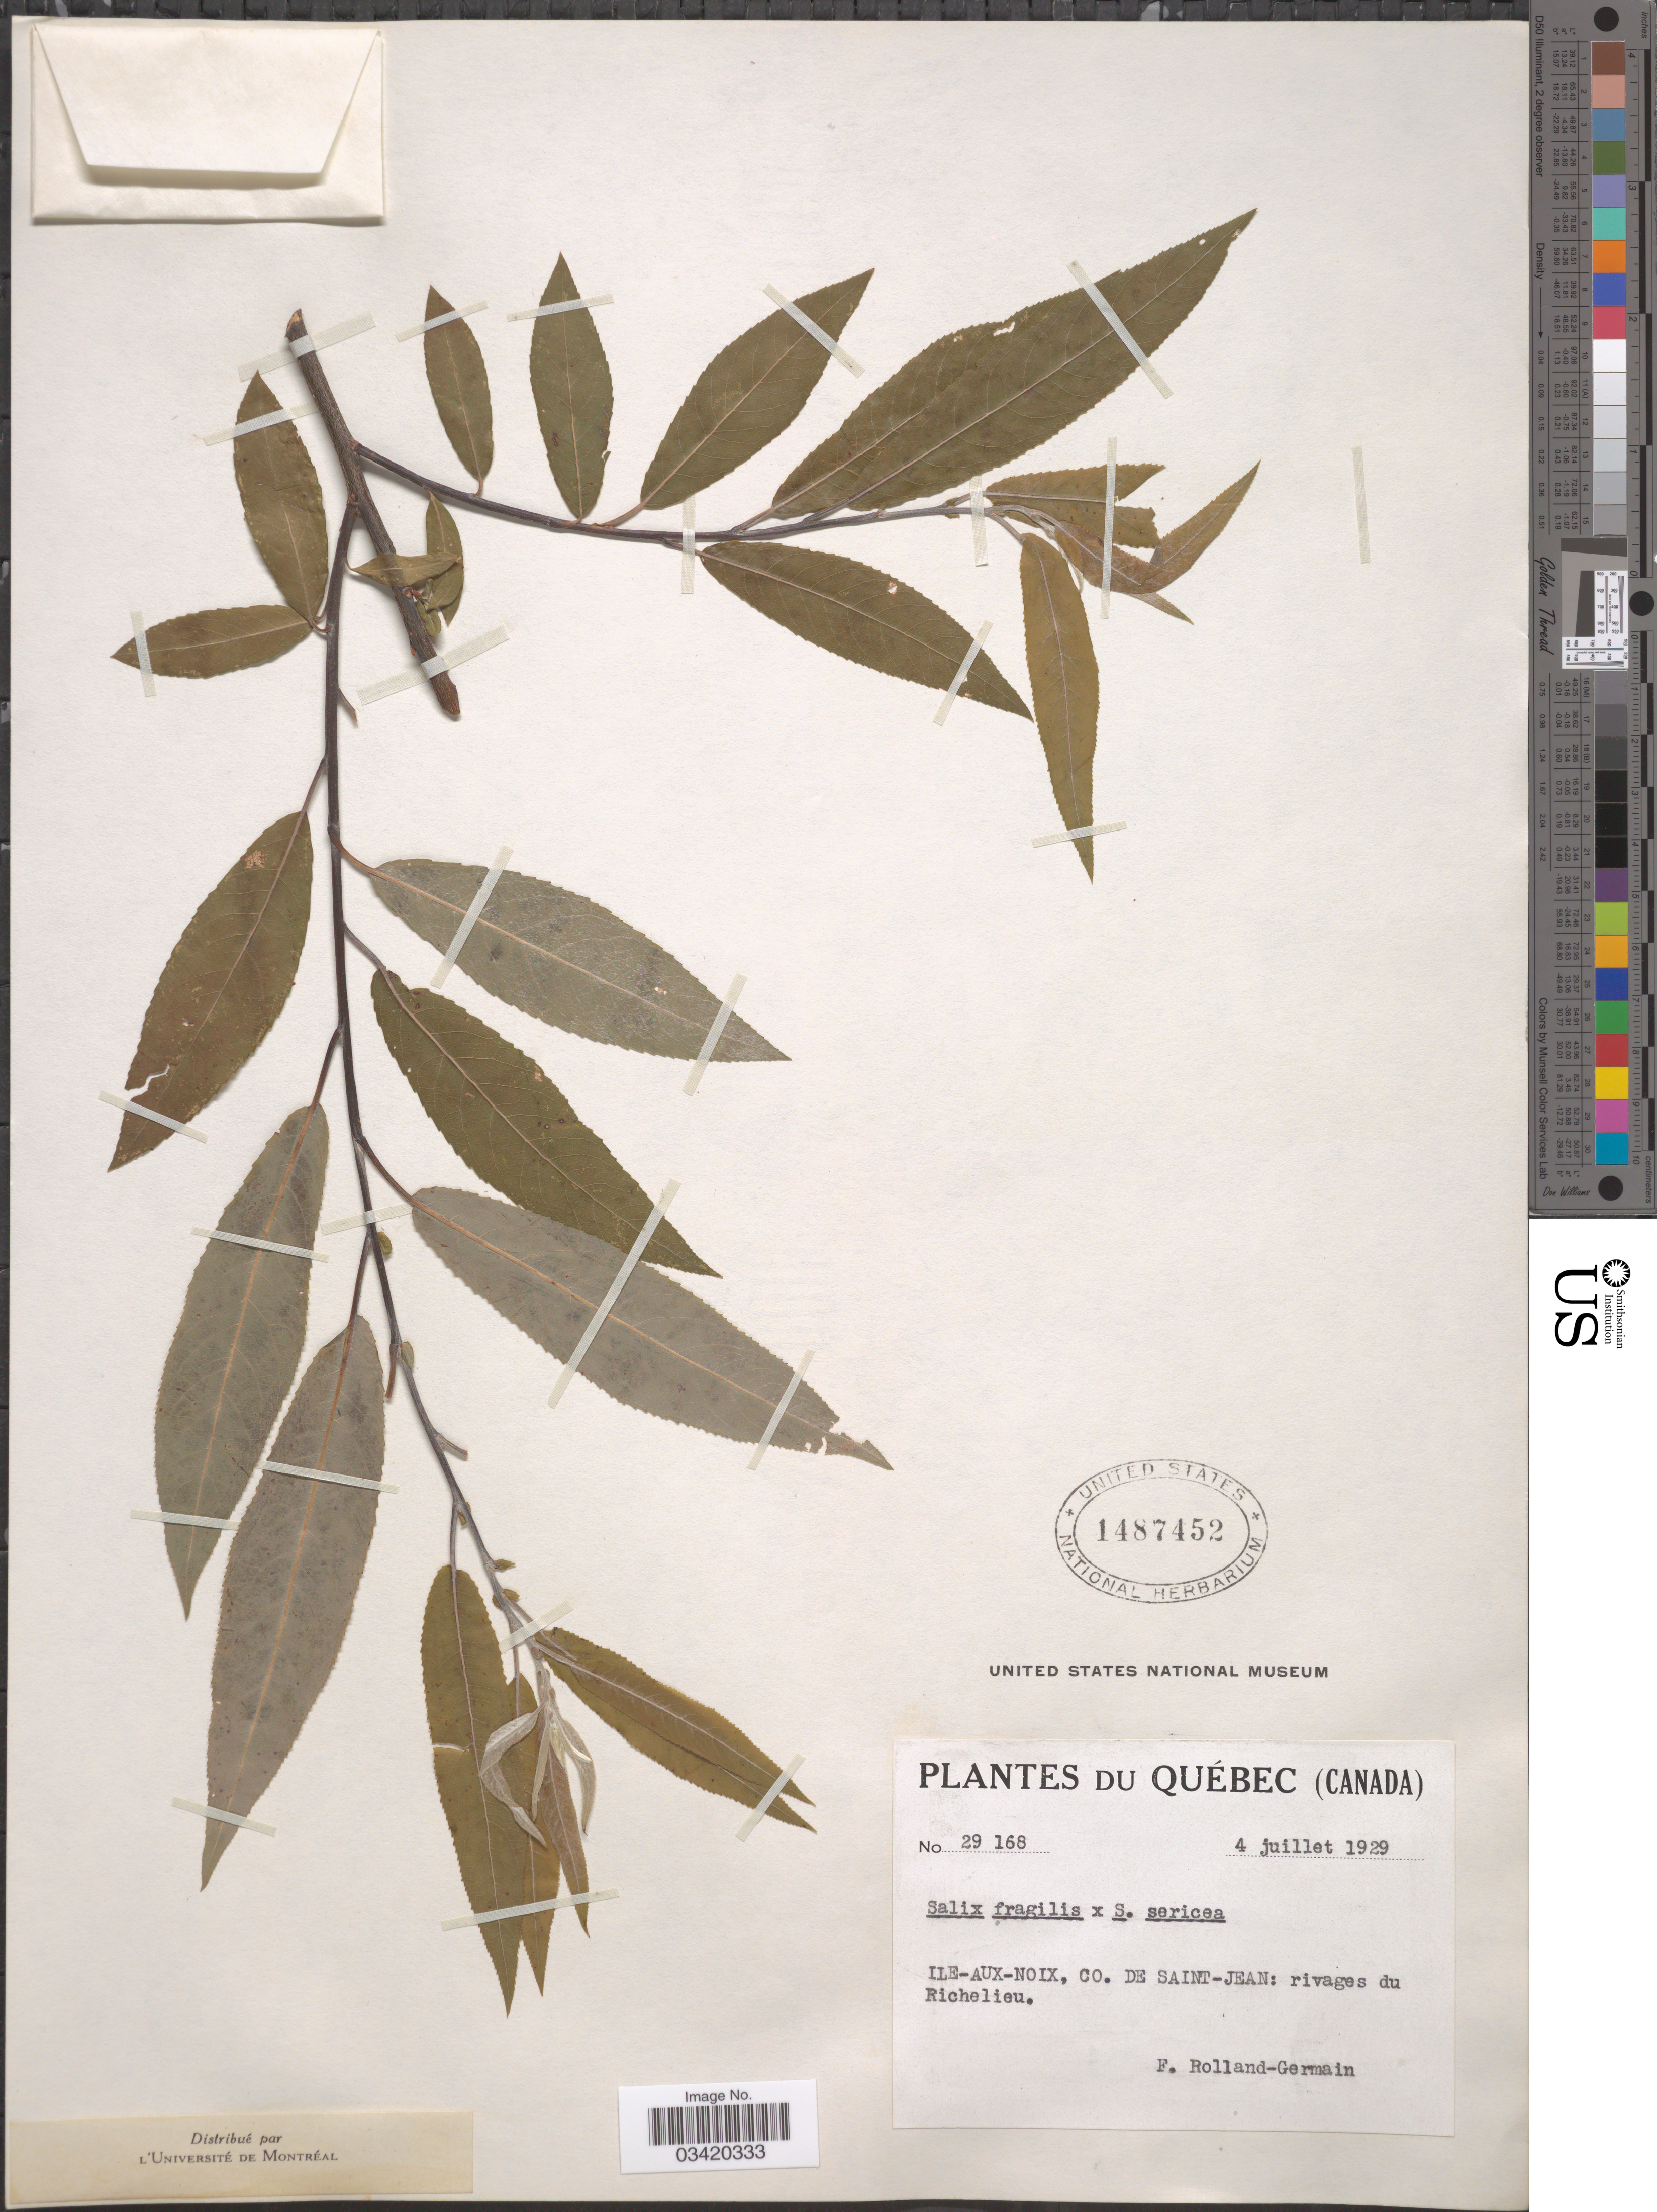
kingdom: Plantae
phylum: Tracheophyta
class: Magnoliopsida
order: Malpighiales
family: Salicaceae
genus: Salix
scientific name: Salix fragilis var. sericea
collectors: Rolland-Germain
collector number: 29168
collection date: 1929-07-04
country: Canada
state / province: Quebec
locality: Ile-aux-Noix, Co. de Saint-Jean: rivages du Richelieu.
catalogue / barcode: US 1487452